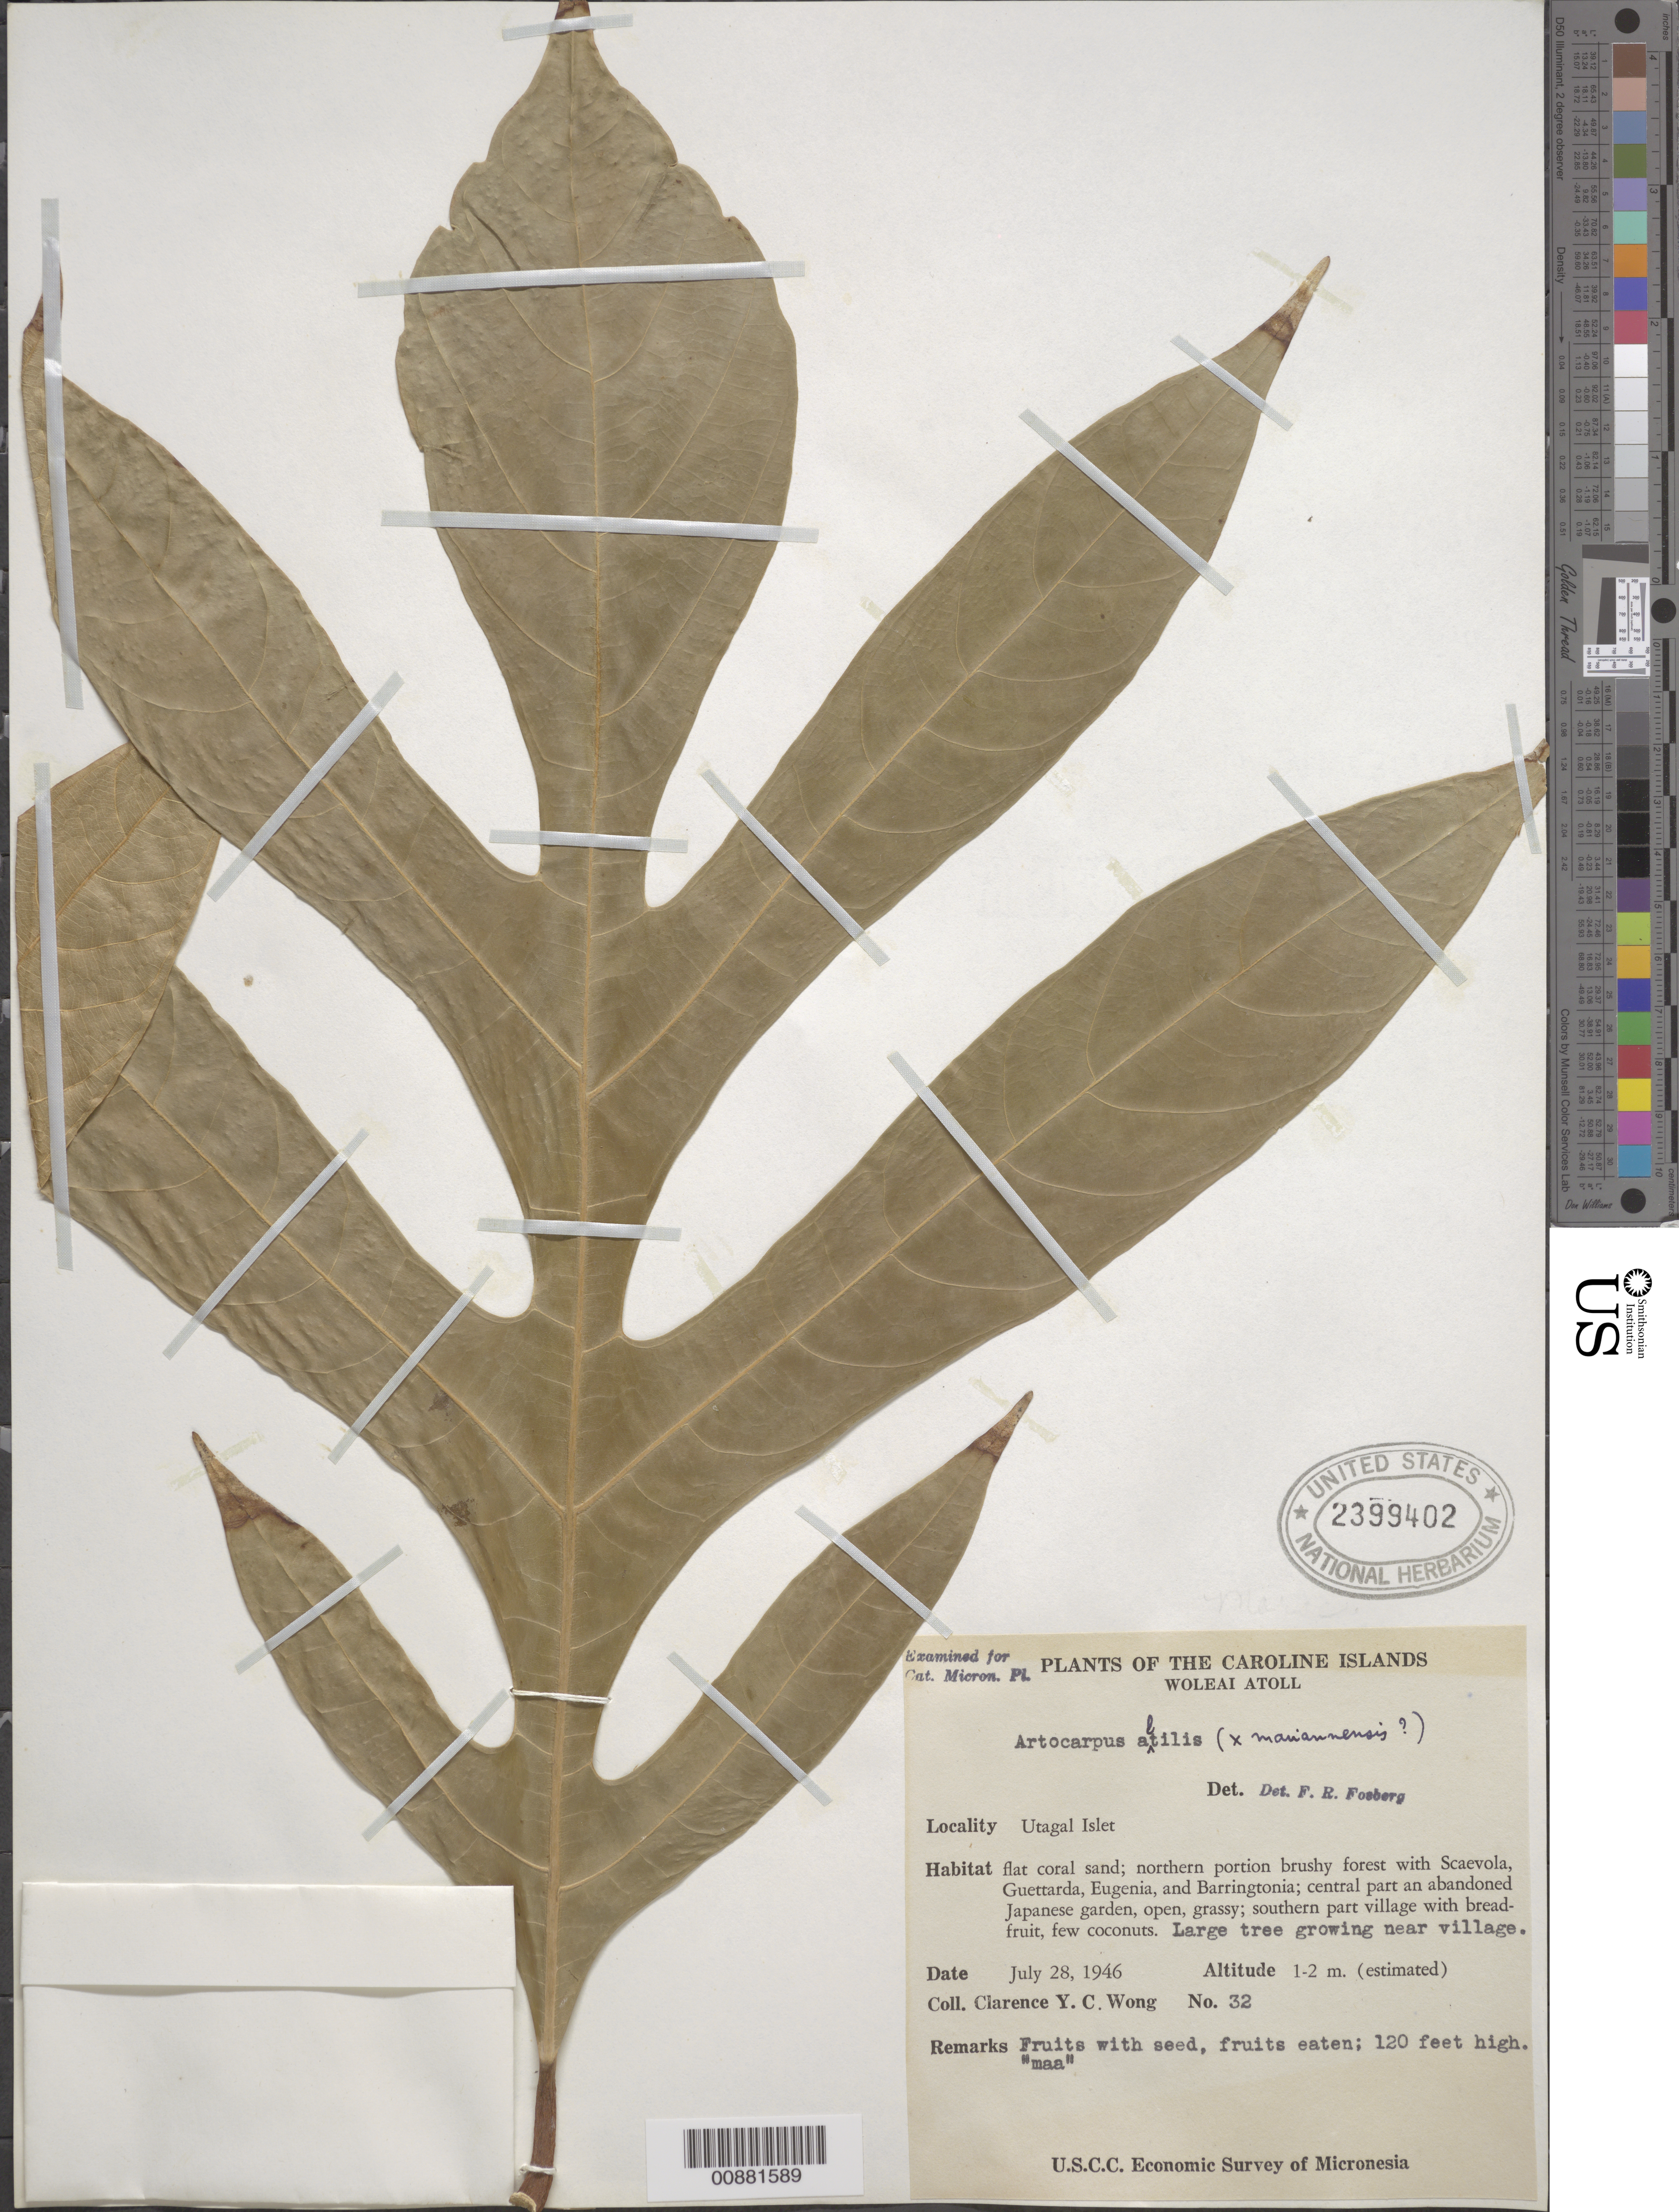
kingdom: Plantae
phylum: Tracheophyta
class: Magnoliopsida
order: Rosales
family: Moraceae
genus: Artocarpus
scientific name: Artocarpus altilis x A. mariannensis Trécul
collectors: C. Wong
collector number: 32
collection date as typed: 28 Jul 1946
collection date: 1946-07-28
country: Micronesia, Federated States of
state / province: Yap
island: Woleai Atoll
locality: Utagal Islet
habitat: Large tree growing near village.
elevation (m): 1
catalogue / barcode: US 2399402